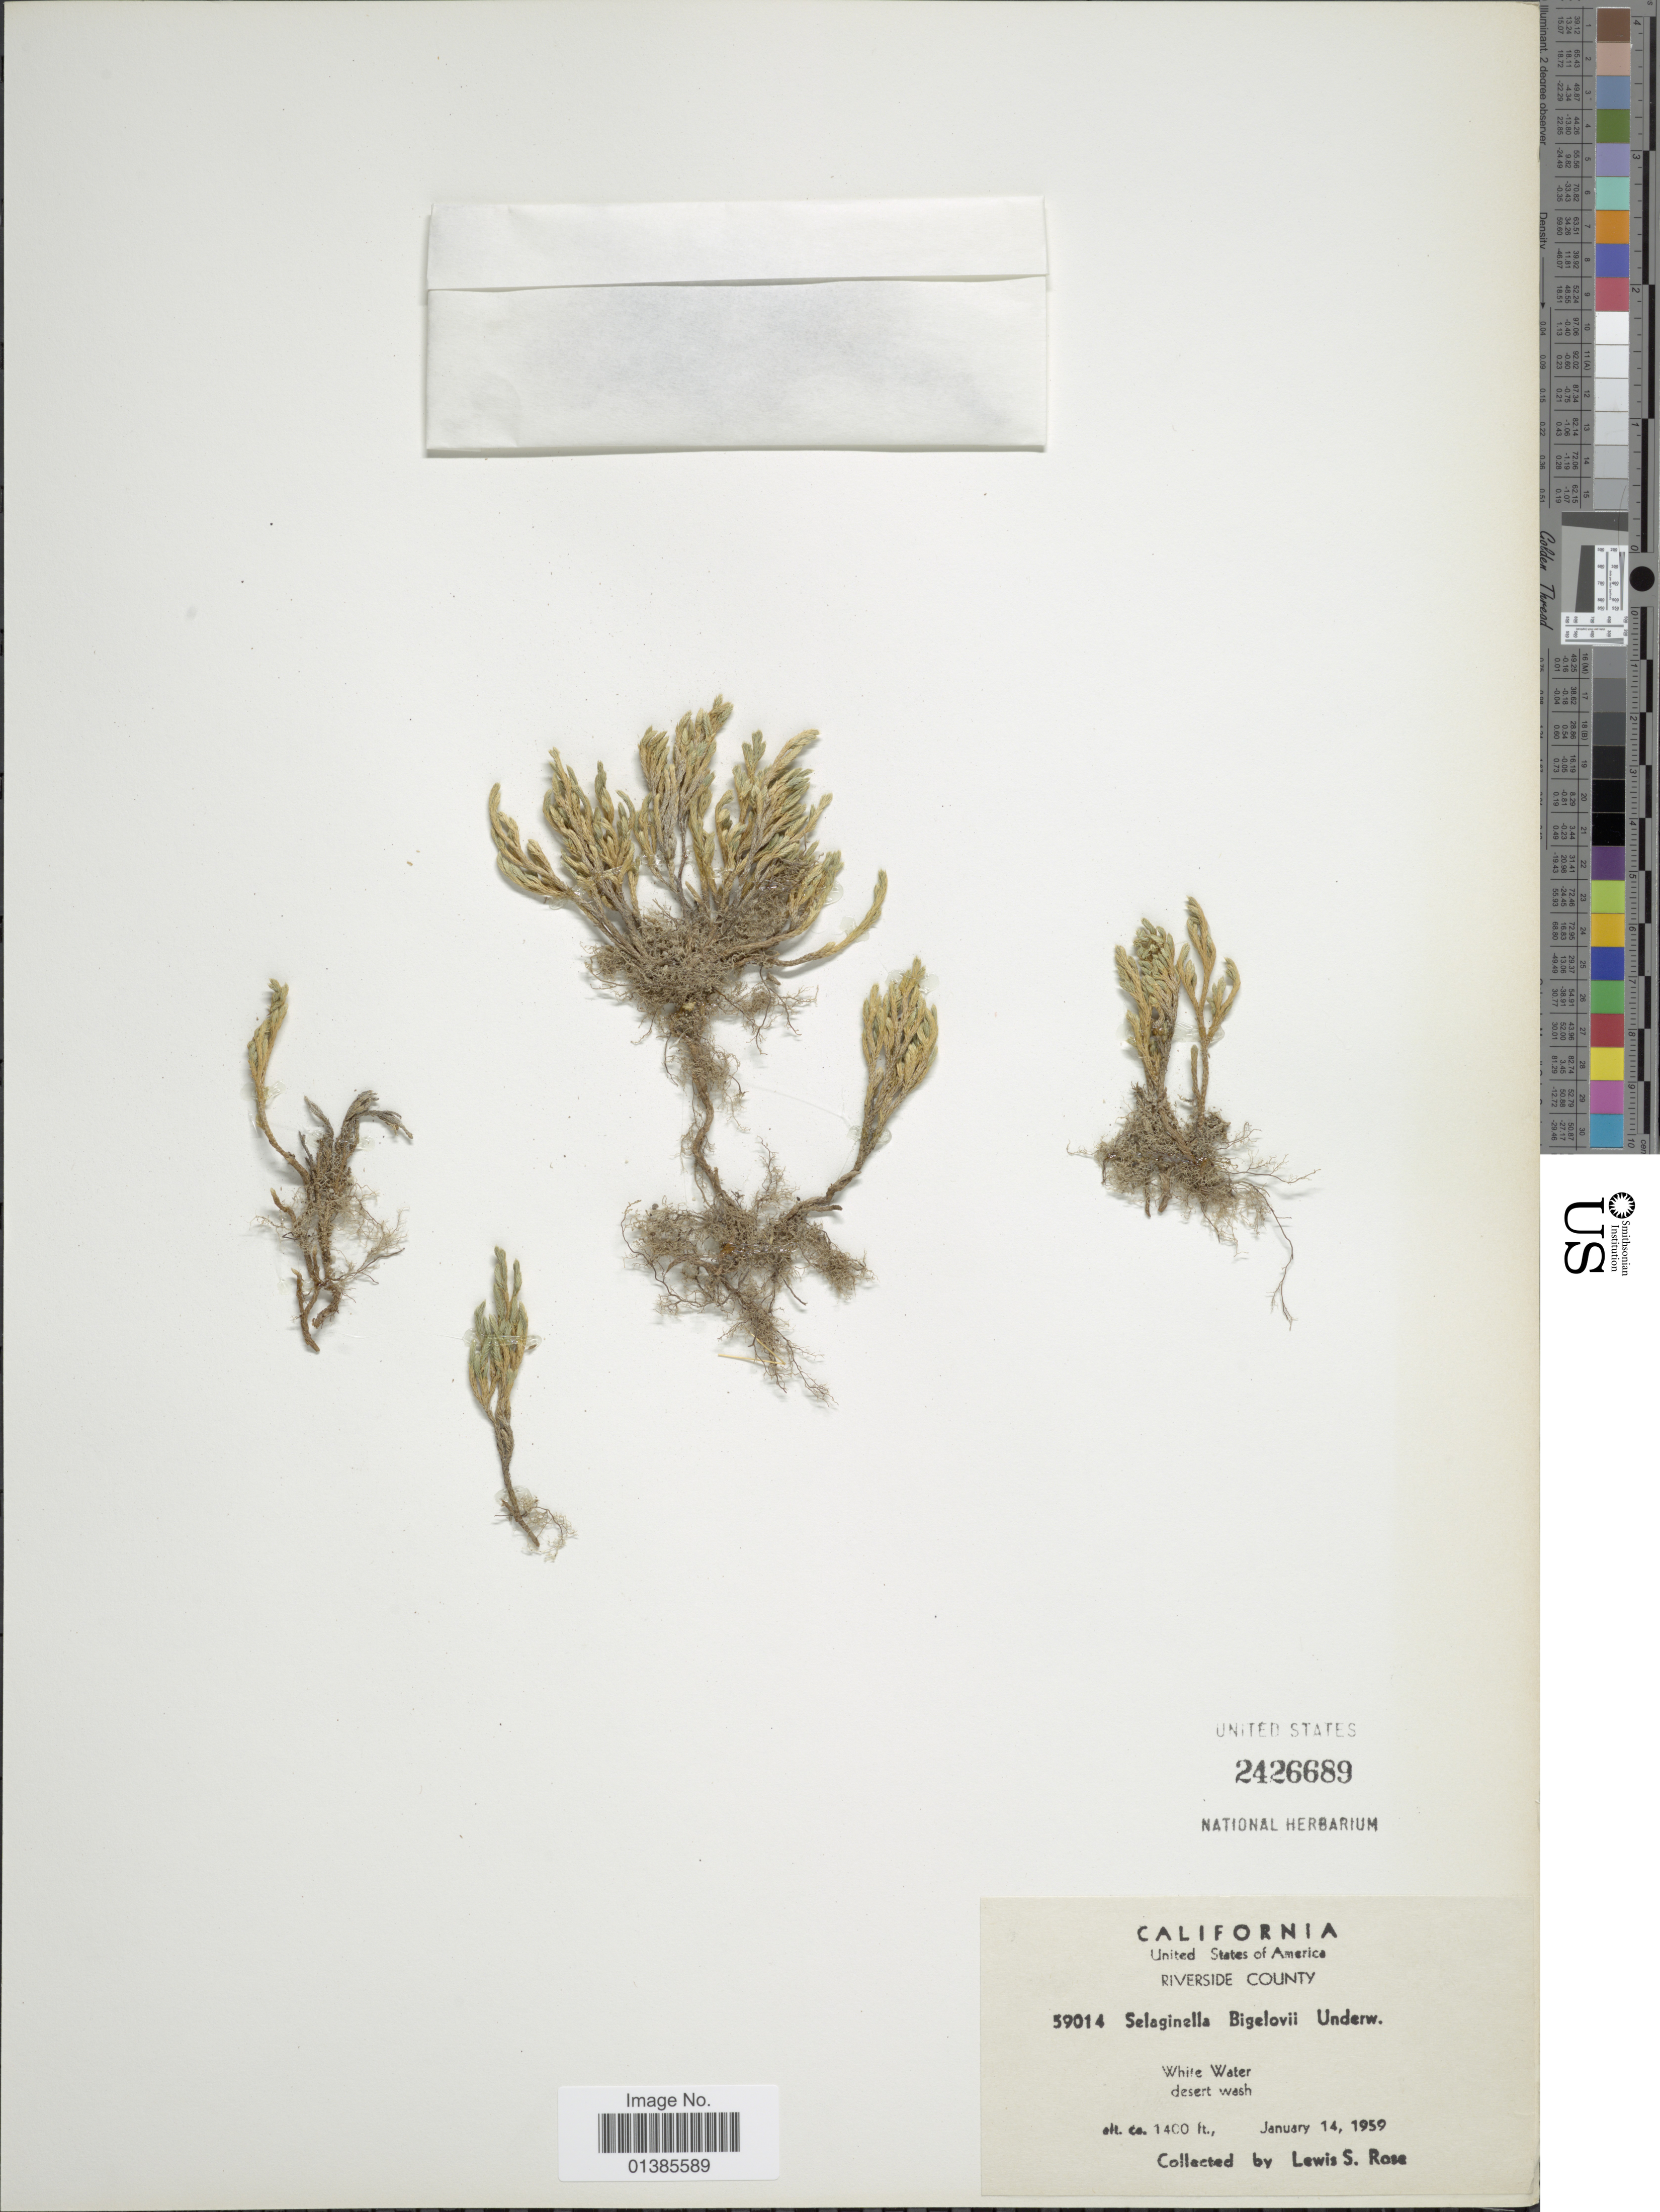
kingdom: Plantae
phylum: Tracheophyta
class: Lycopodiopsida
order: Selaginellales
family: Selaginellaceae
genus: Selaginella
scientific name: Selaginella bigelovii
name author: Underw.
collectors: L. S. Rose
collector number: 59014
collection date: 1959-01-14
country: United States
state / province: California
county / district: Riverside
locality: Riverside County. While Water, desert wash.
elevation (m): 427